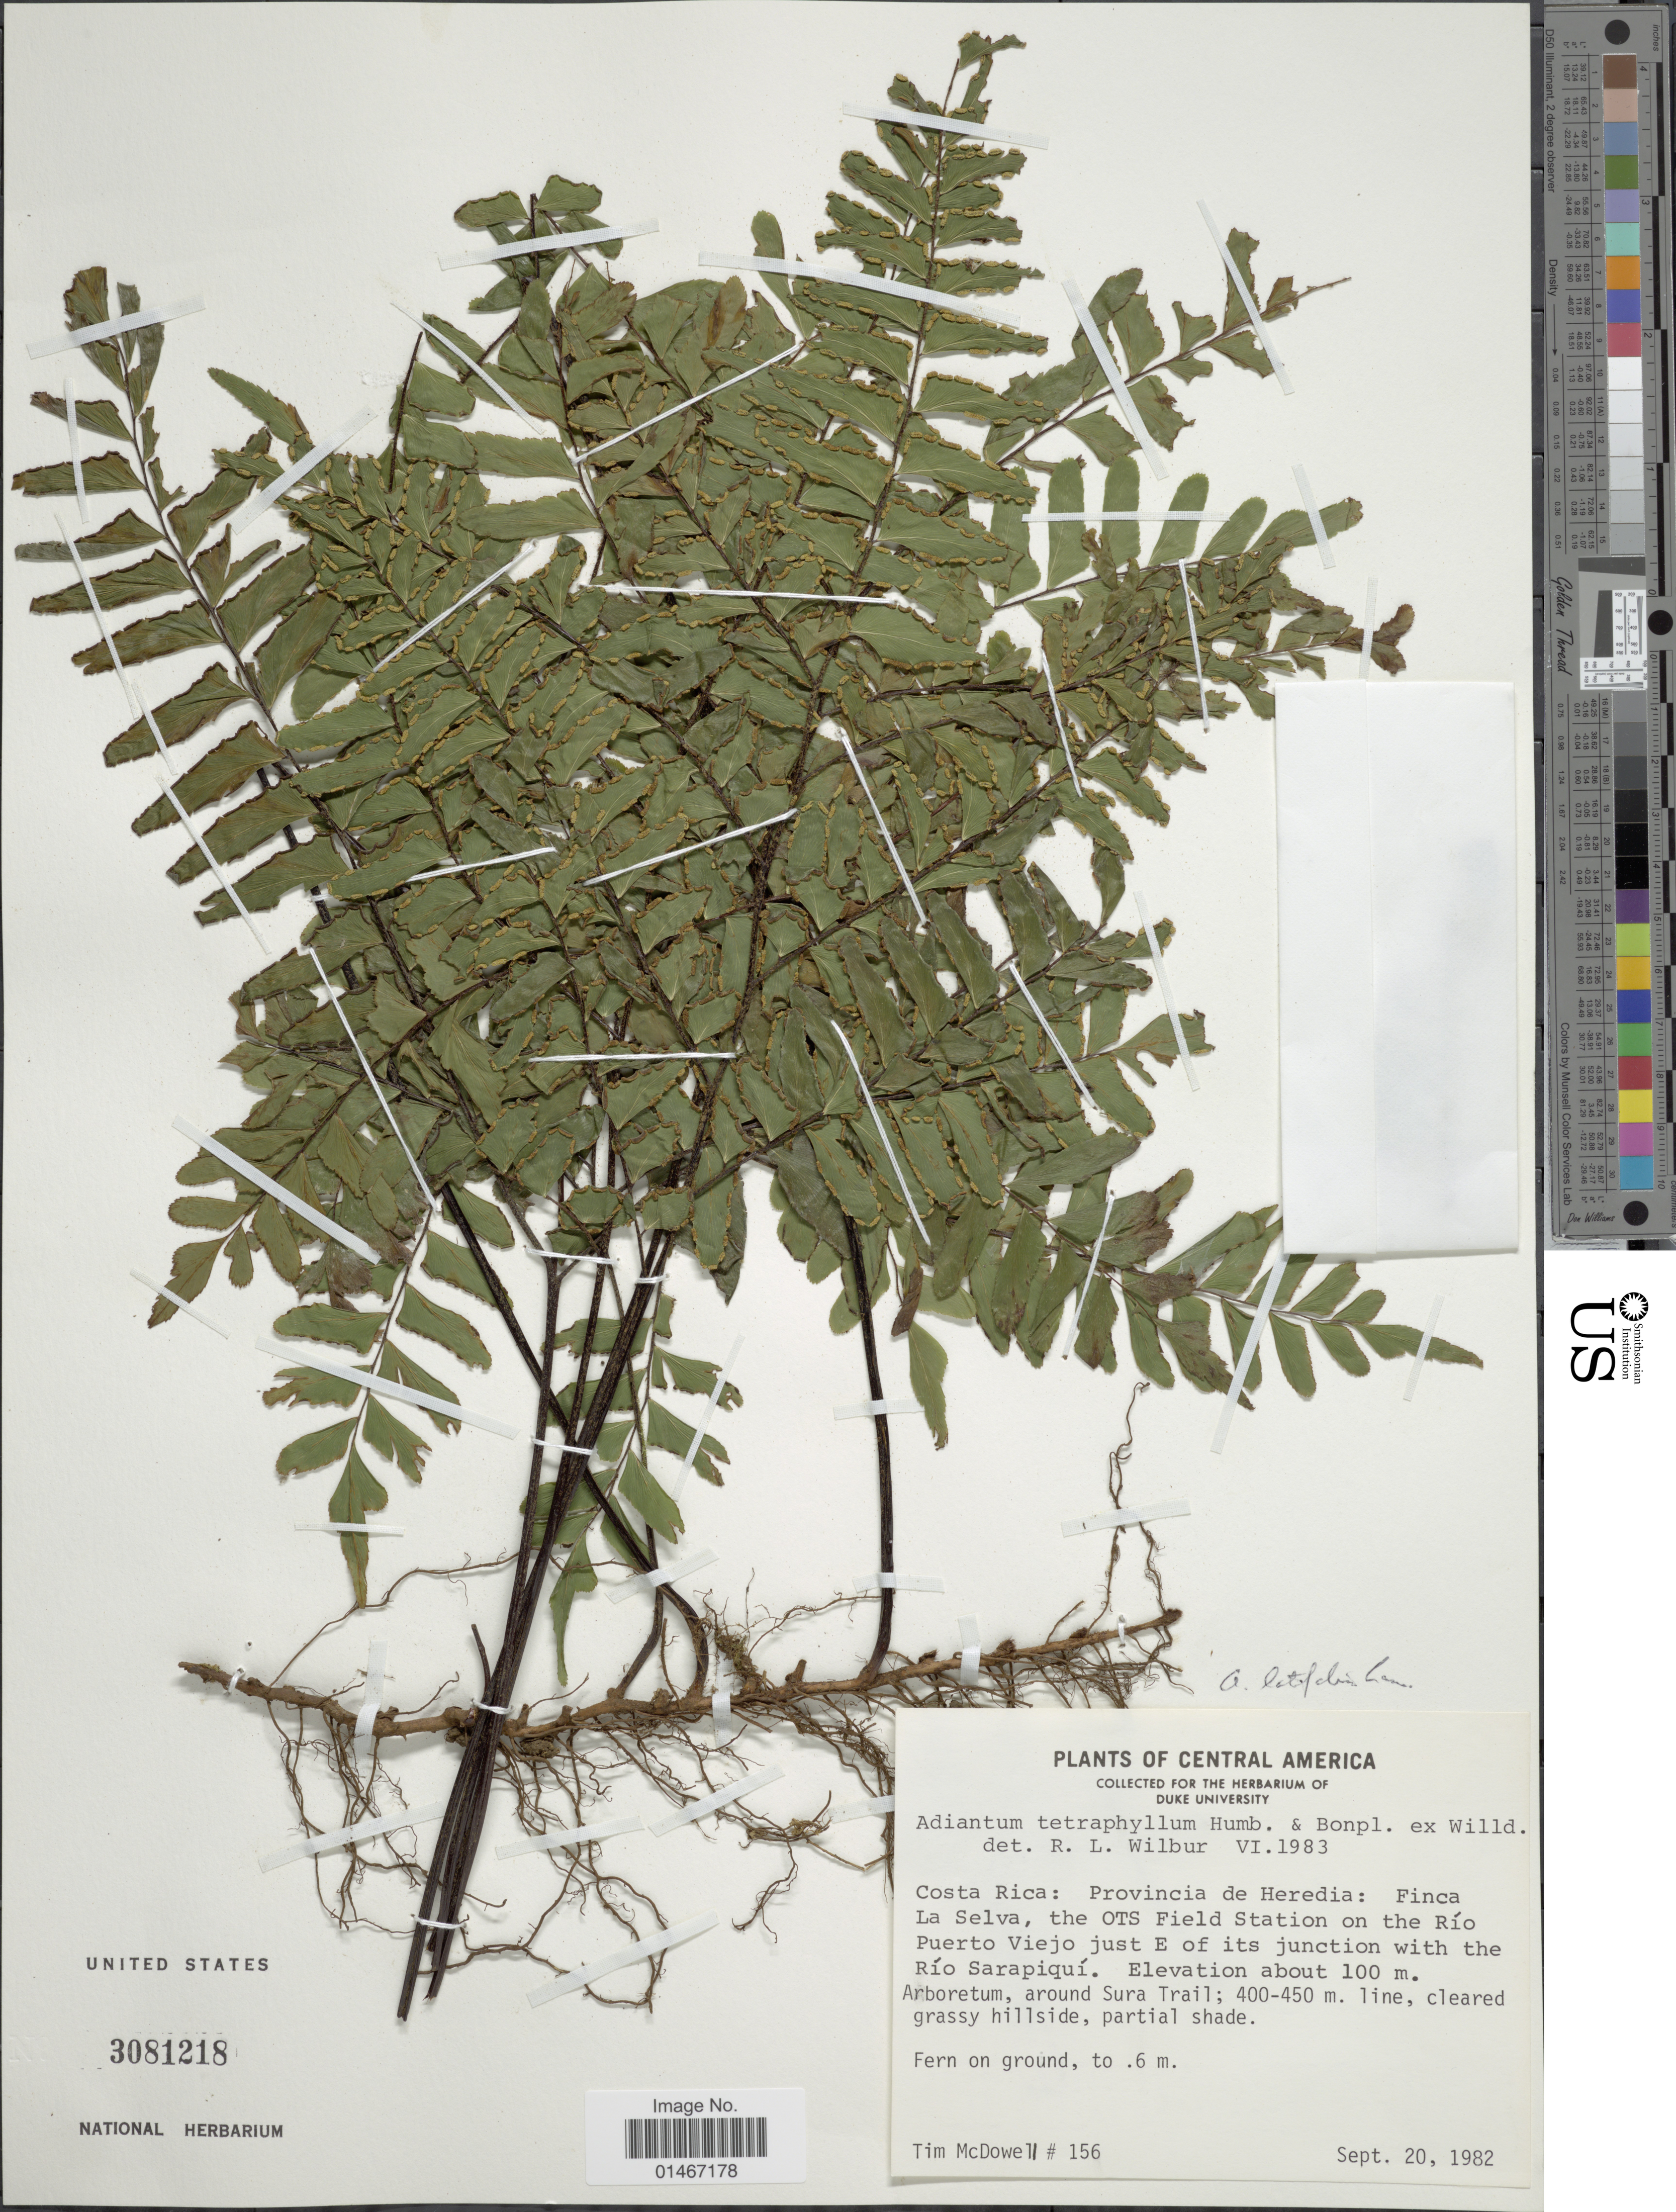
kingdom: Plantae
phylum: Tracheophyta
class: Polypodiopsida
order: Polypodiales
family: Pteridaceae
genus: Adiantum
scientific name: Adiantum latifolium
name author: Lam.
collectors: T. McDowell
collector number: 156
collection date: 1982-09-20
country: Costa Rica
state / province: Heredia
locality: Provincia de Heredia: Finca La Selva, the OTS Station on the Rio Puerto Viejo just E of its junction with the Rio Sarapiqui. Around Sura Trail.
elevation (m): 400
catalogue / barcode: US 3081218